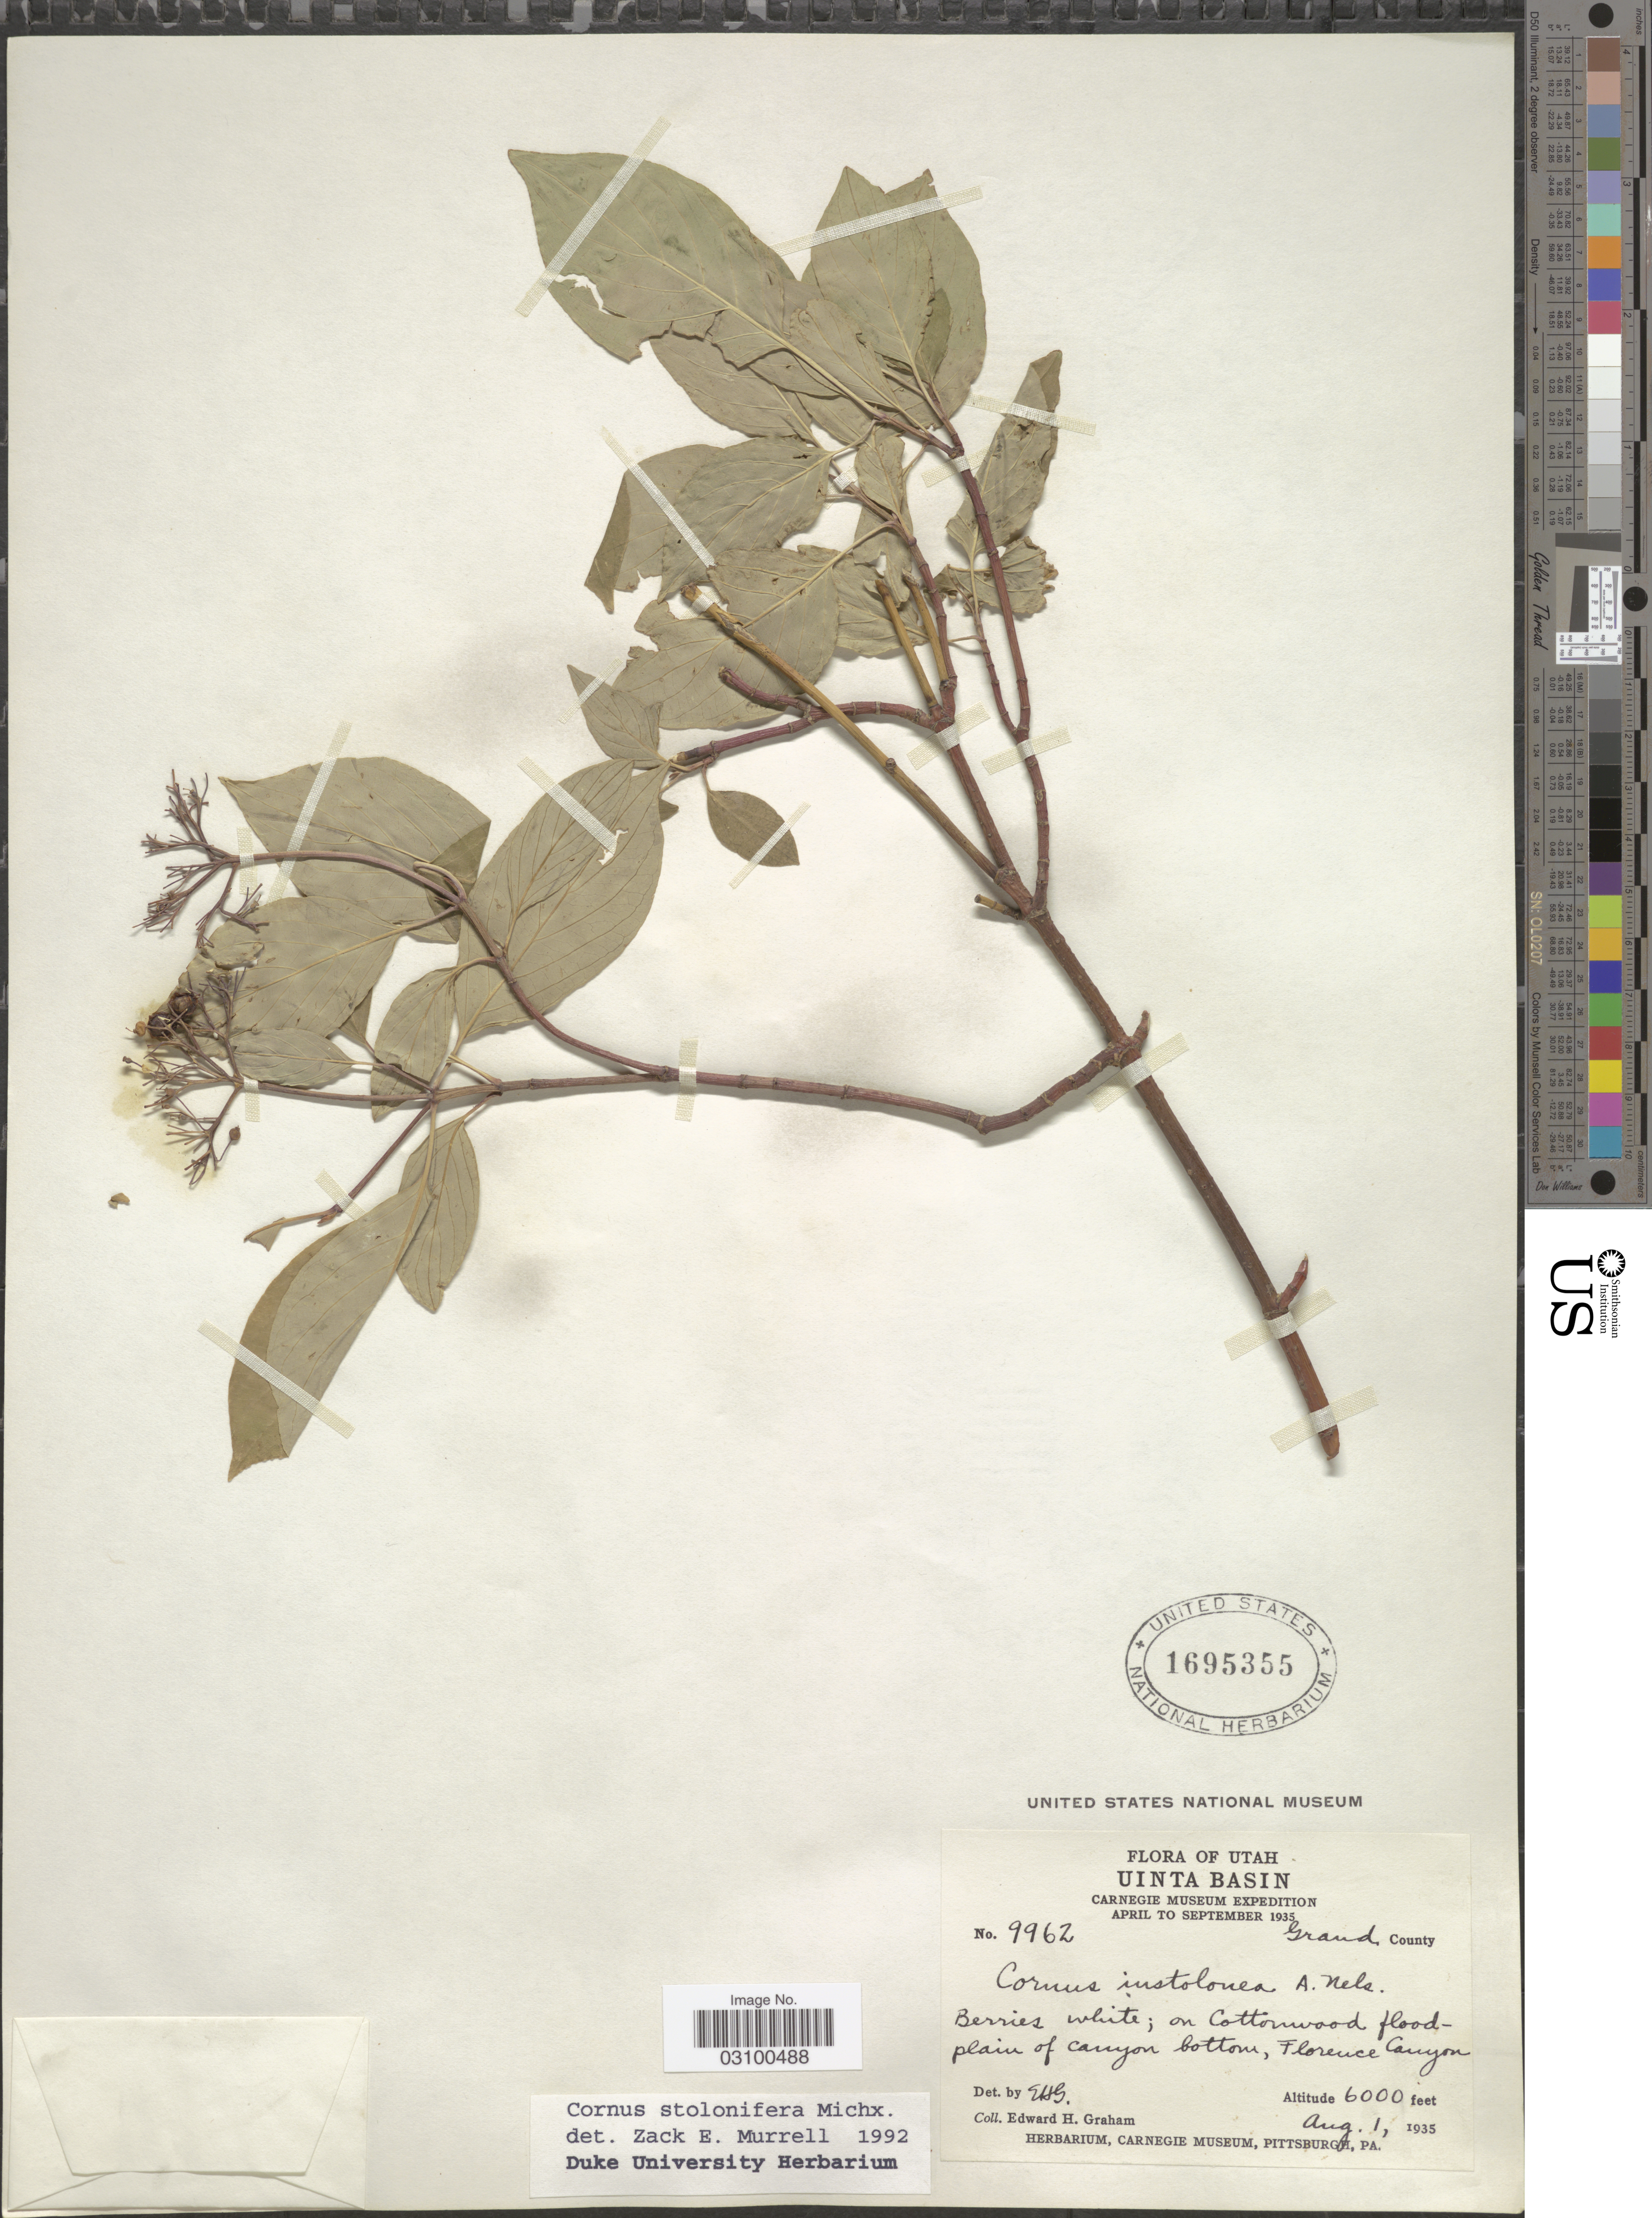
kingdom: Plantae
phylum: Tracheophyta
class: Magnoliopsida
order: Cornales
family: Cornaceae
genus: Cornus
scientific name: Cornus sericea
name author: L.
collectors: E. H. Graham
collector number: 9962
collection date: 1935-08-01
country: United States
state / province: Utah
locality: Uinta Basin. Grand County. On Cottonwood floodplain of canyon bottom, Florence Canyon.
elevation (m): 1829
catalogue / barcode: US 1695355